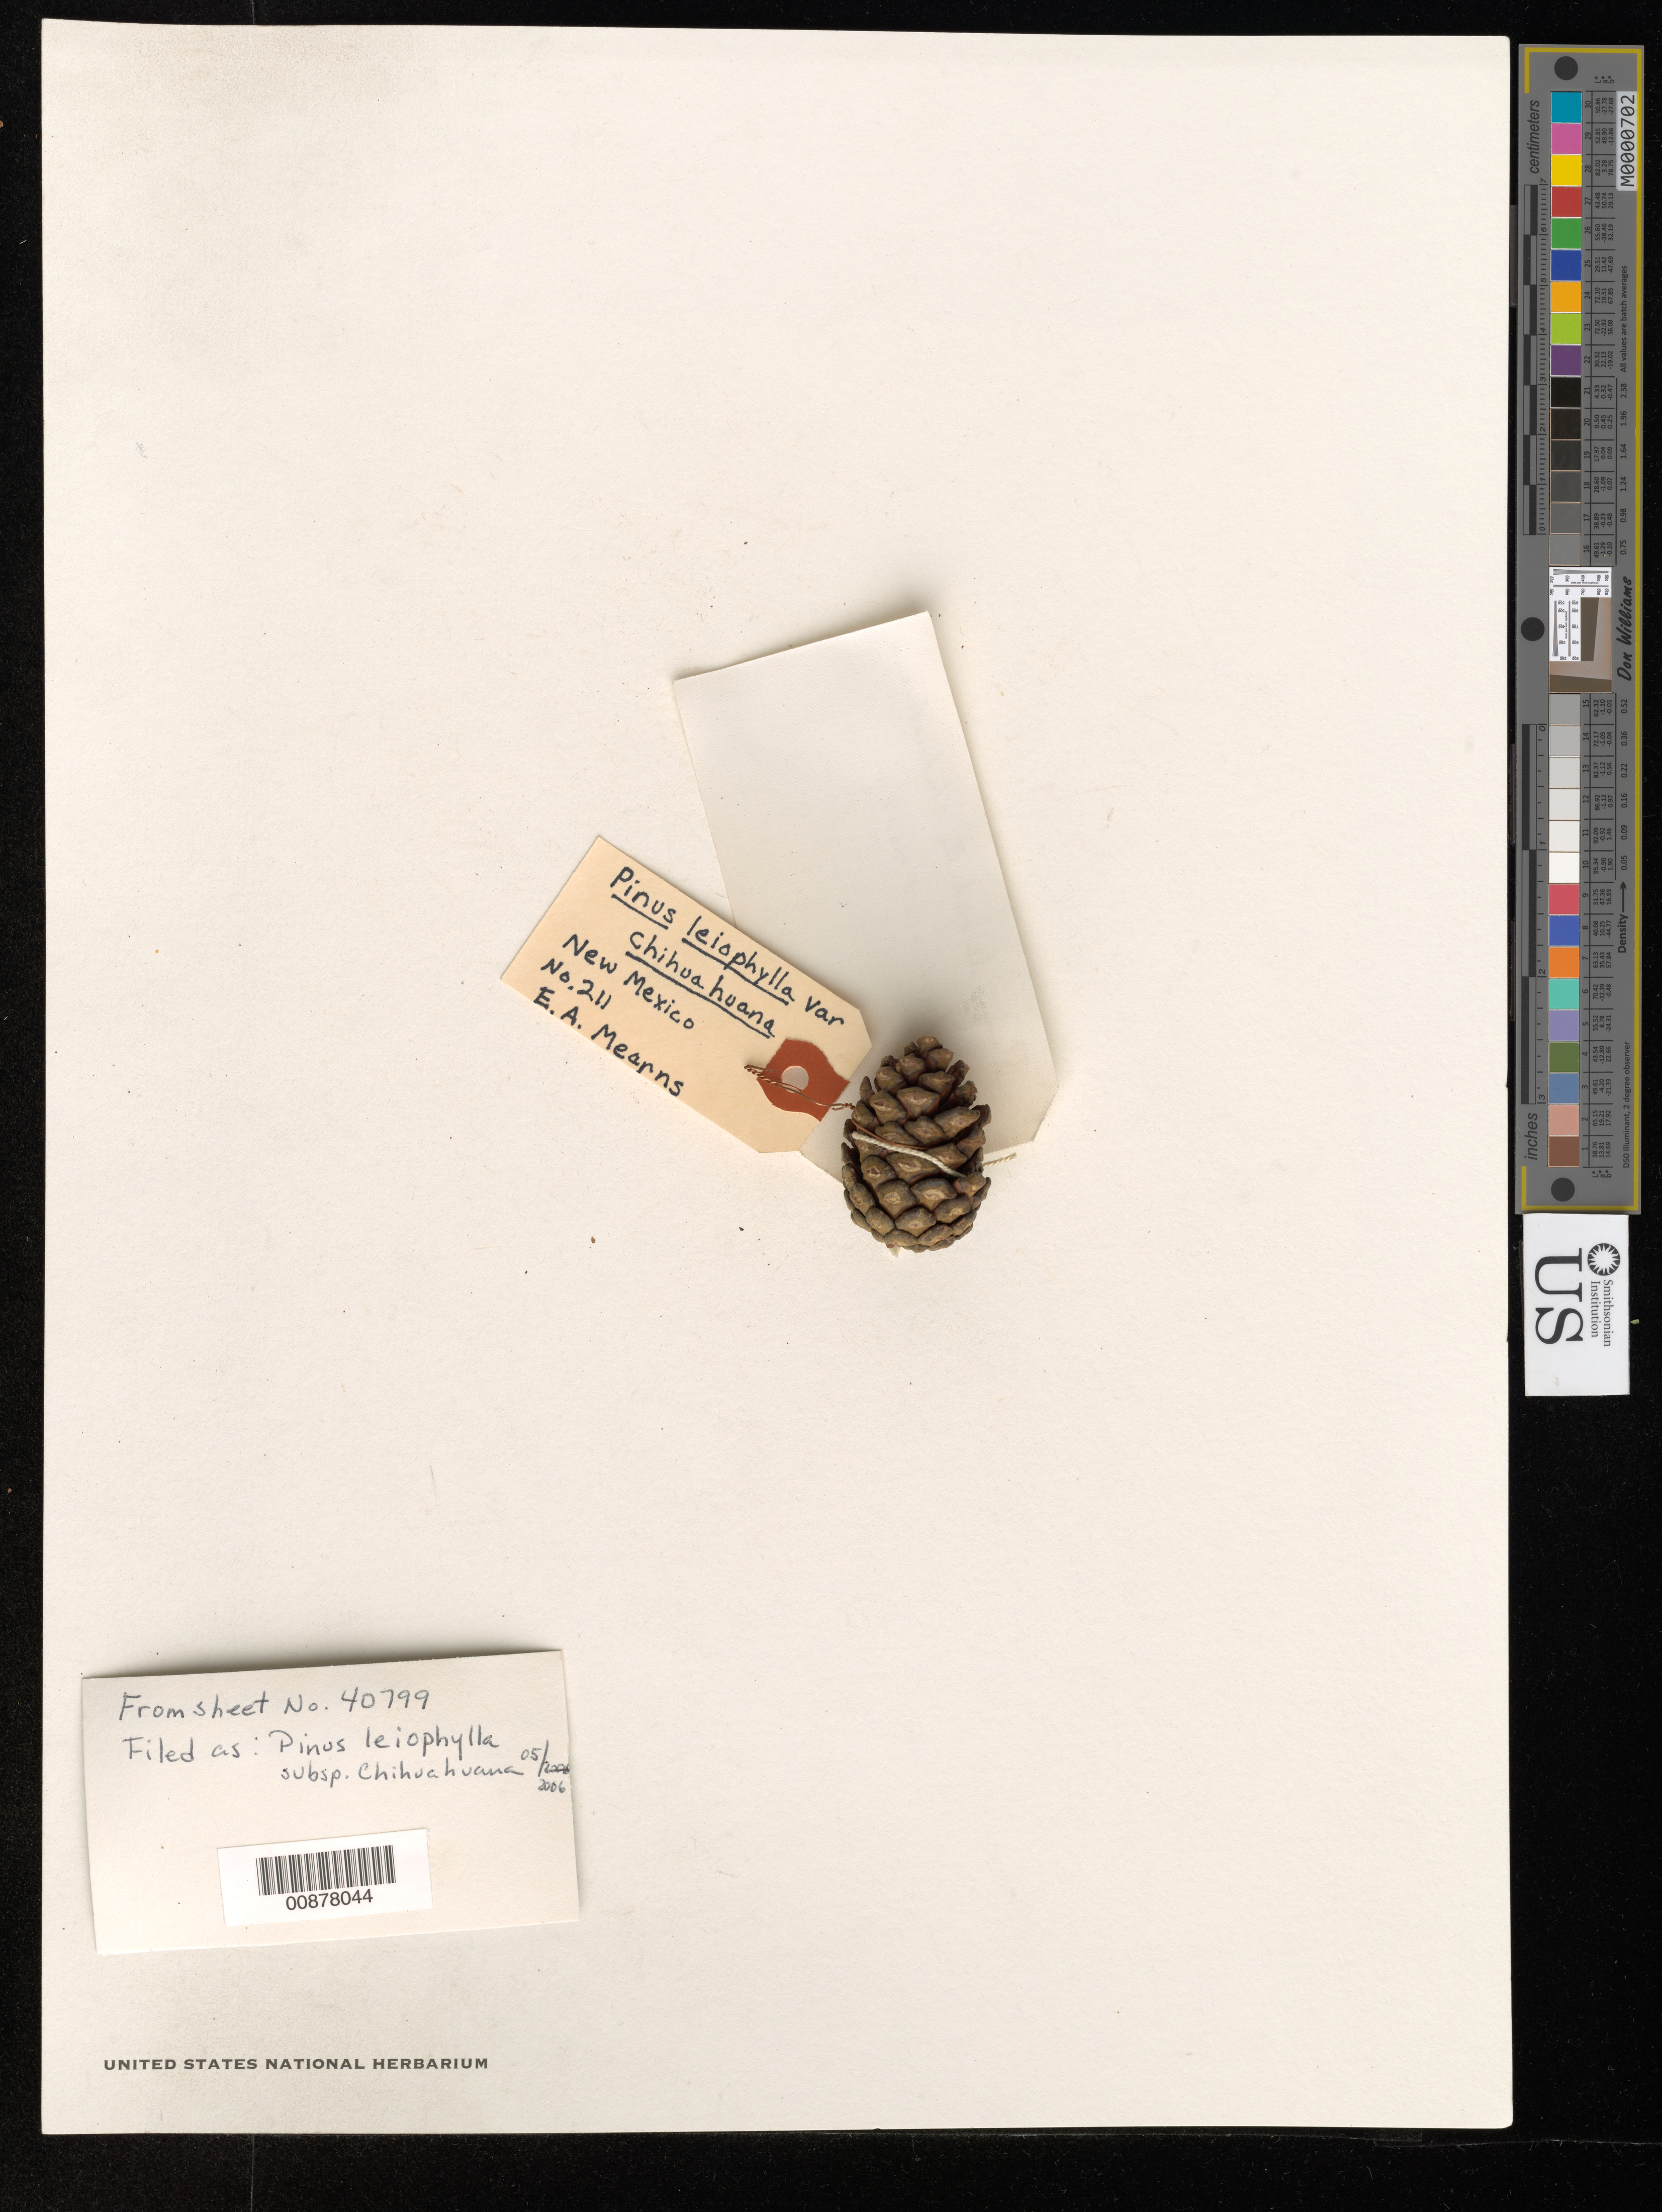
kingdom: Plantae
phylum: Tracheophyta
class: Pinopsida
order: Pinales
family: Pinaceae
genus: Pinus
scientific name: Pinus leiophylla subsp. chihuahuana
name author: (Engelm.) A.E. Murray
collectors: E. A. Mearns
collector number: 211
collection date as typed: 03 Jun 1892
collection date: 1892-06-03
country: United States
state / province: New Mexico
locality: San Luis Mts., New Mexico.